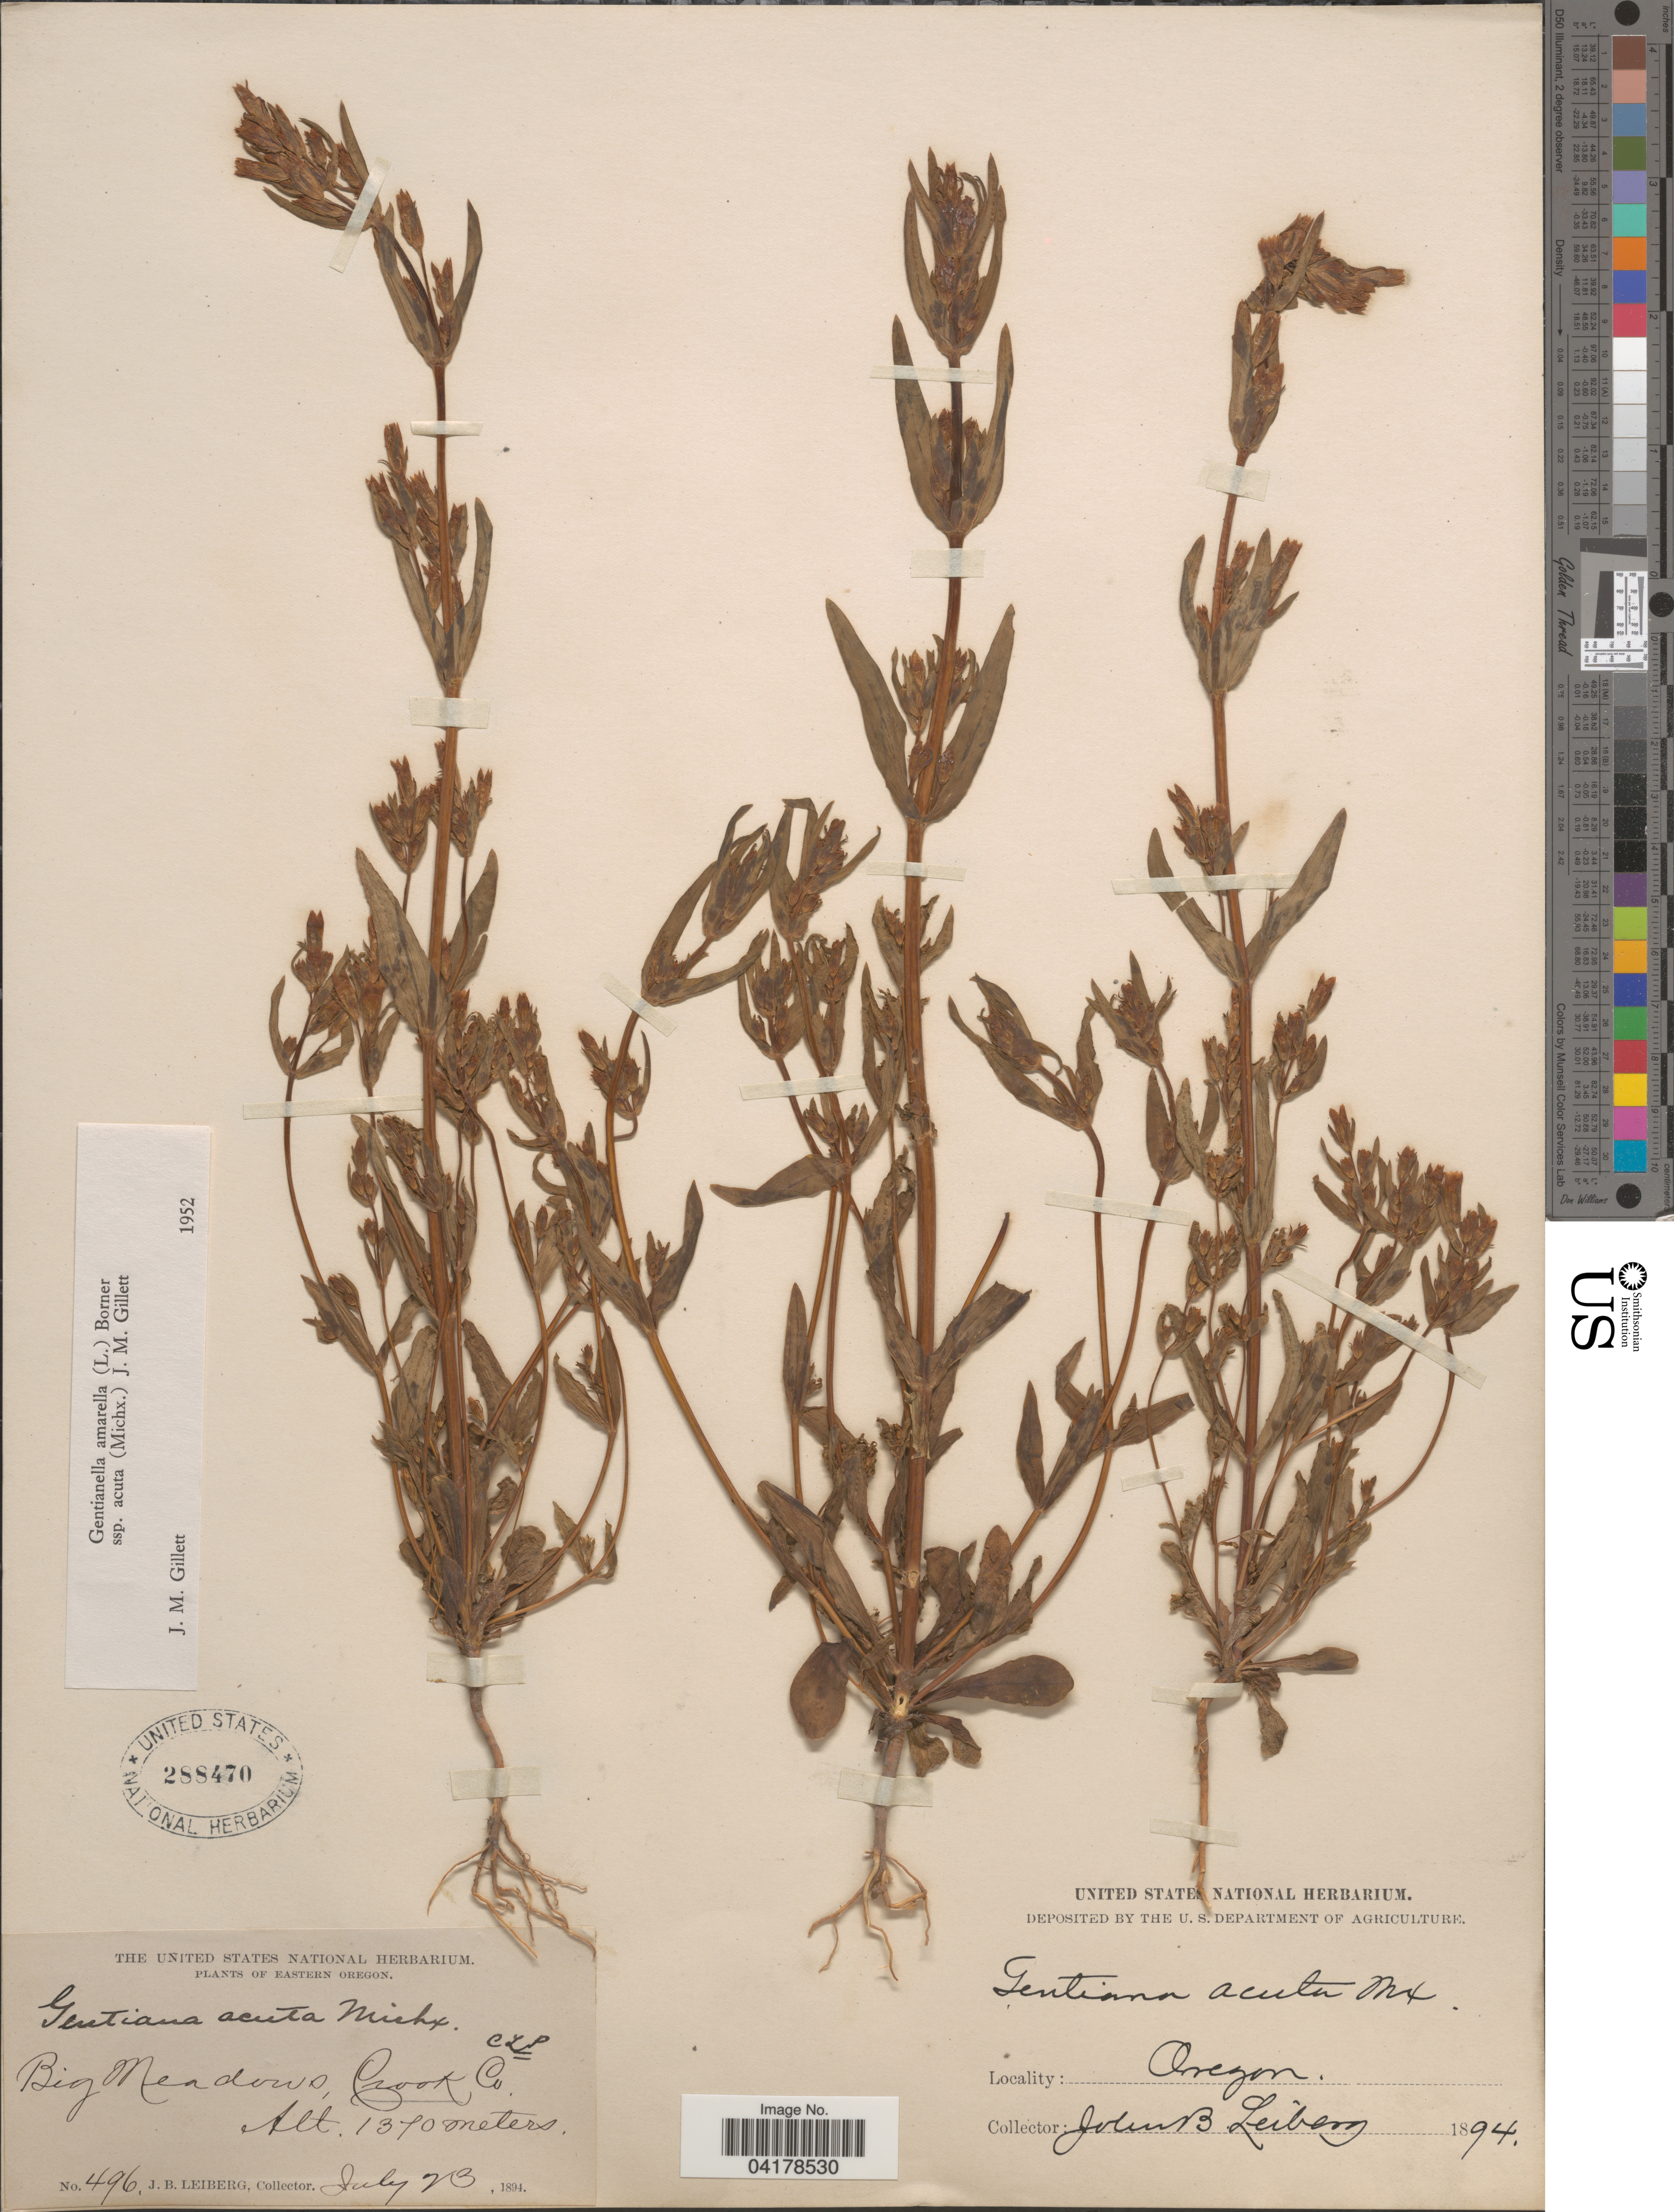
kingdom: Plantae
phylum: Tracheophyta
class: Magnoliopsida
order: Gentianales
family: Gentianaceae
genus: Gentianella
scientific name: Gentianella amarella subsp. acuta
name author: (Michx.) J.M. Gillett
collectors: J. B. Leiberg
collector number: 496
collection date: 1894-07-23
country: United States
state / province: Oregon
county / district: Crook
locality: Eastern Oregon. Big Meadows, Crook Co.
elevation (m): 1370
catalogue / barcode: US 288470